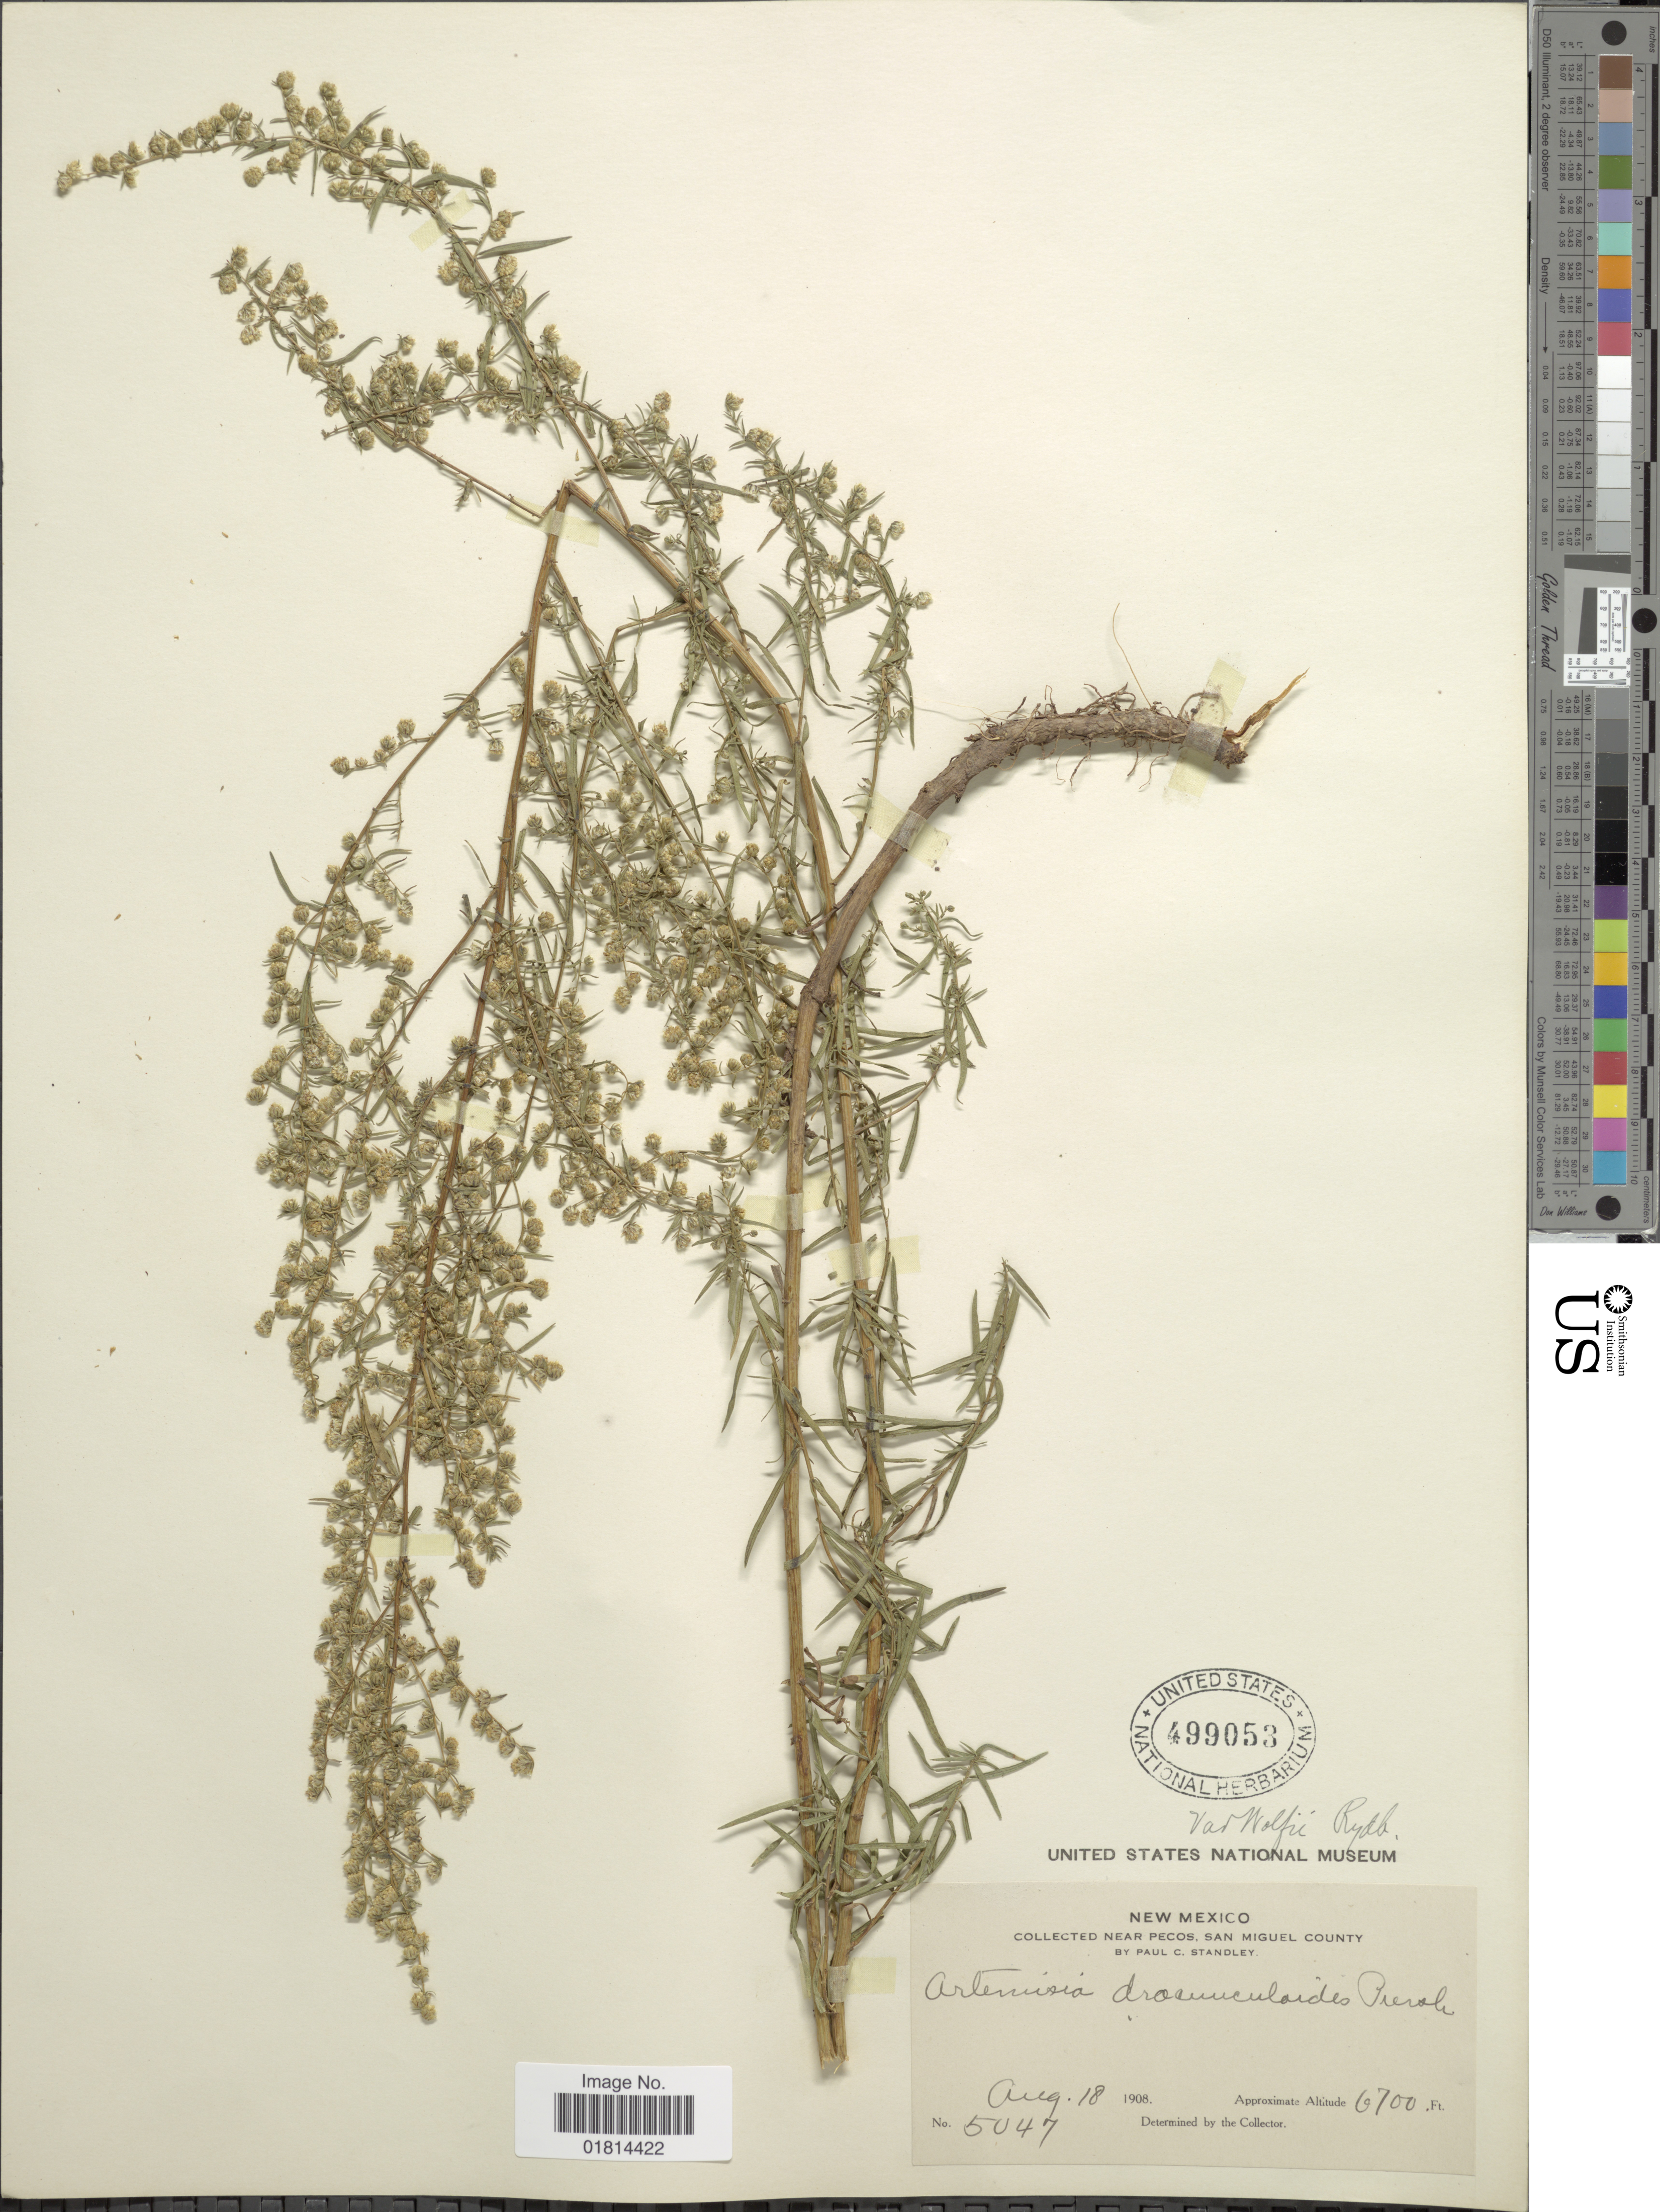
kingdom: Plantae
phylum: Tracheophyta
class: Magnoliopsida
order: Asterales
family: Asteraceae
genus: Artemisia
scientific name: Artemisia aromatica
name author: A. Nelson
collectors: P. C. Standley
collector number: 5047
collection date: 1908-08-18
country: United States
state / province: New Mexico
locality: Near Pecos, San Miguel County.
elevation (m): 2042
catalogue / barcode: US 499053